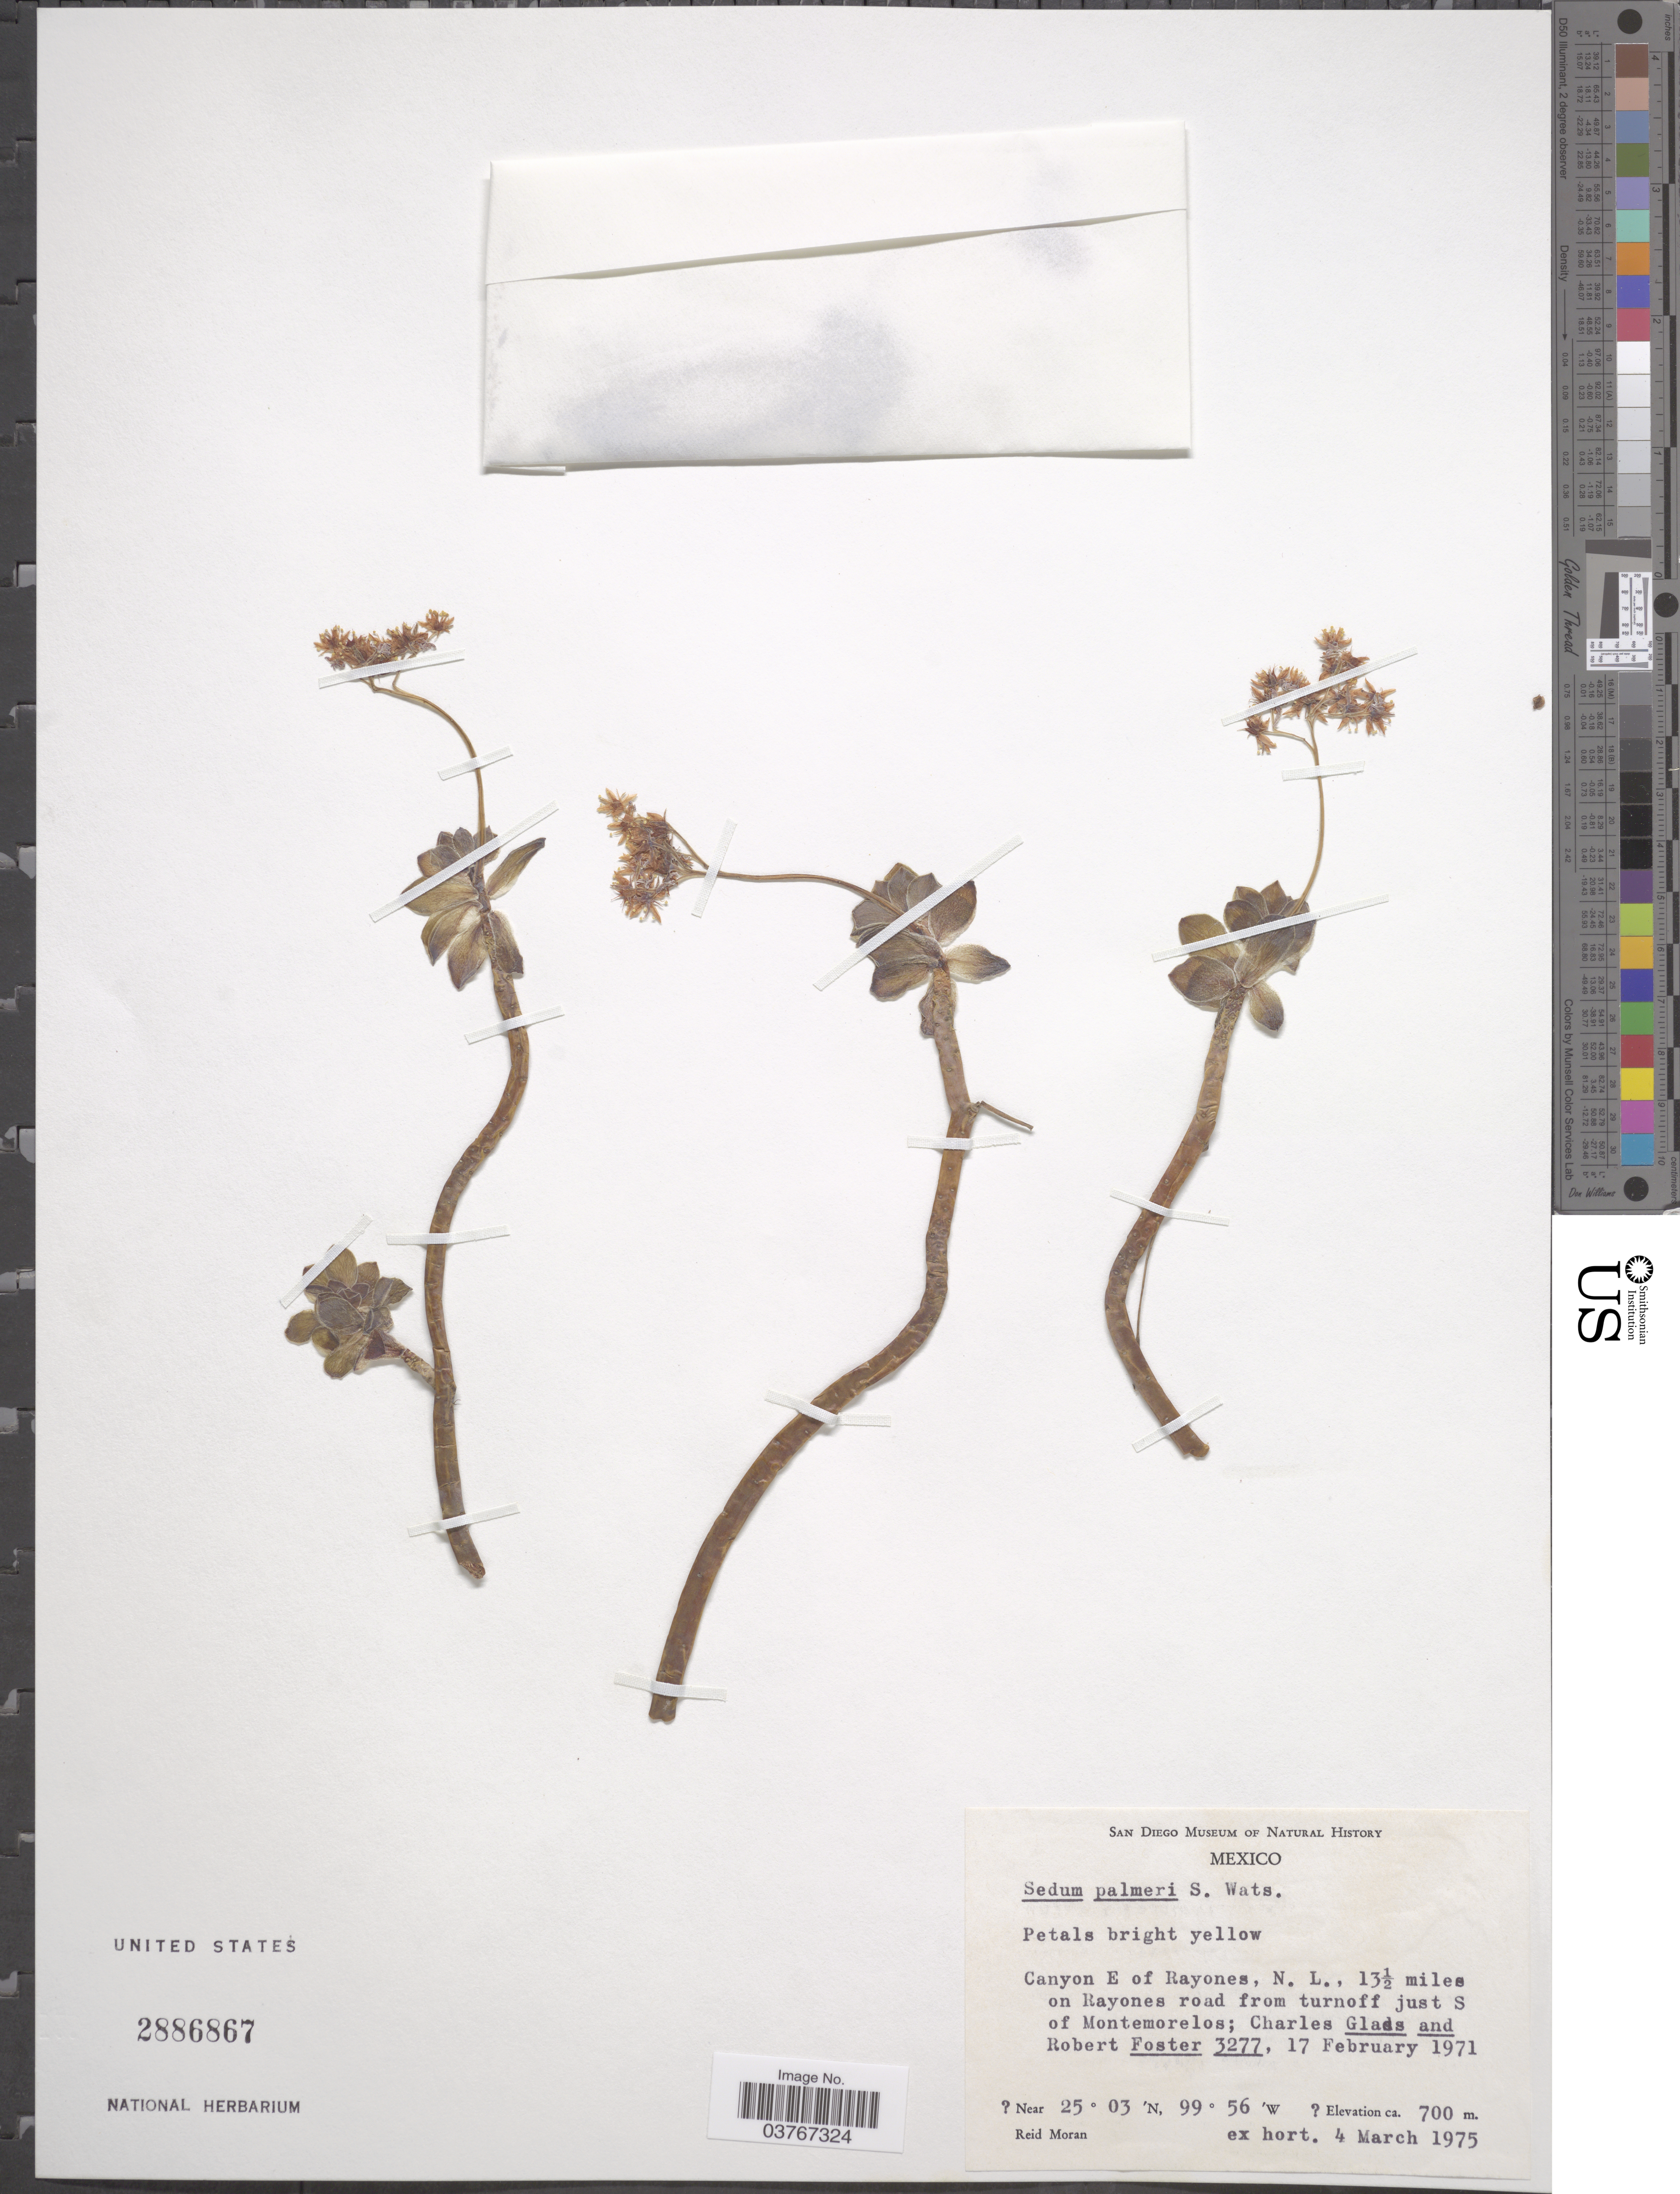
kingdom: Plantae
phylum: Tracheophyta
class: Magnoliopsida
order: Saxifragales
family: Crassulaceae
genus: Sedum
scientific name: Sedum palmeri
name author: S. Watson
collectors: C. Glass & R. Foster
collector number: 3277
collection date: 1971-02-17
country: Mexico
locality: Canyon E of Rayones, N. L., 13½ miles of Rayones road from turnoff just S of Montemorelos.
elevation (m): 700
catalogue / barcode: US 2886867